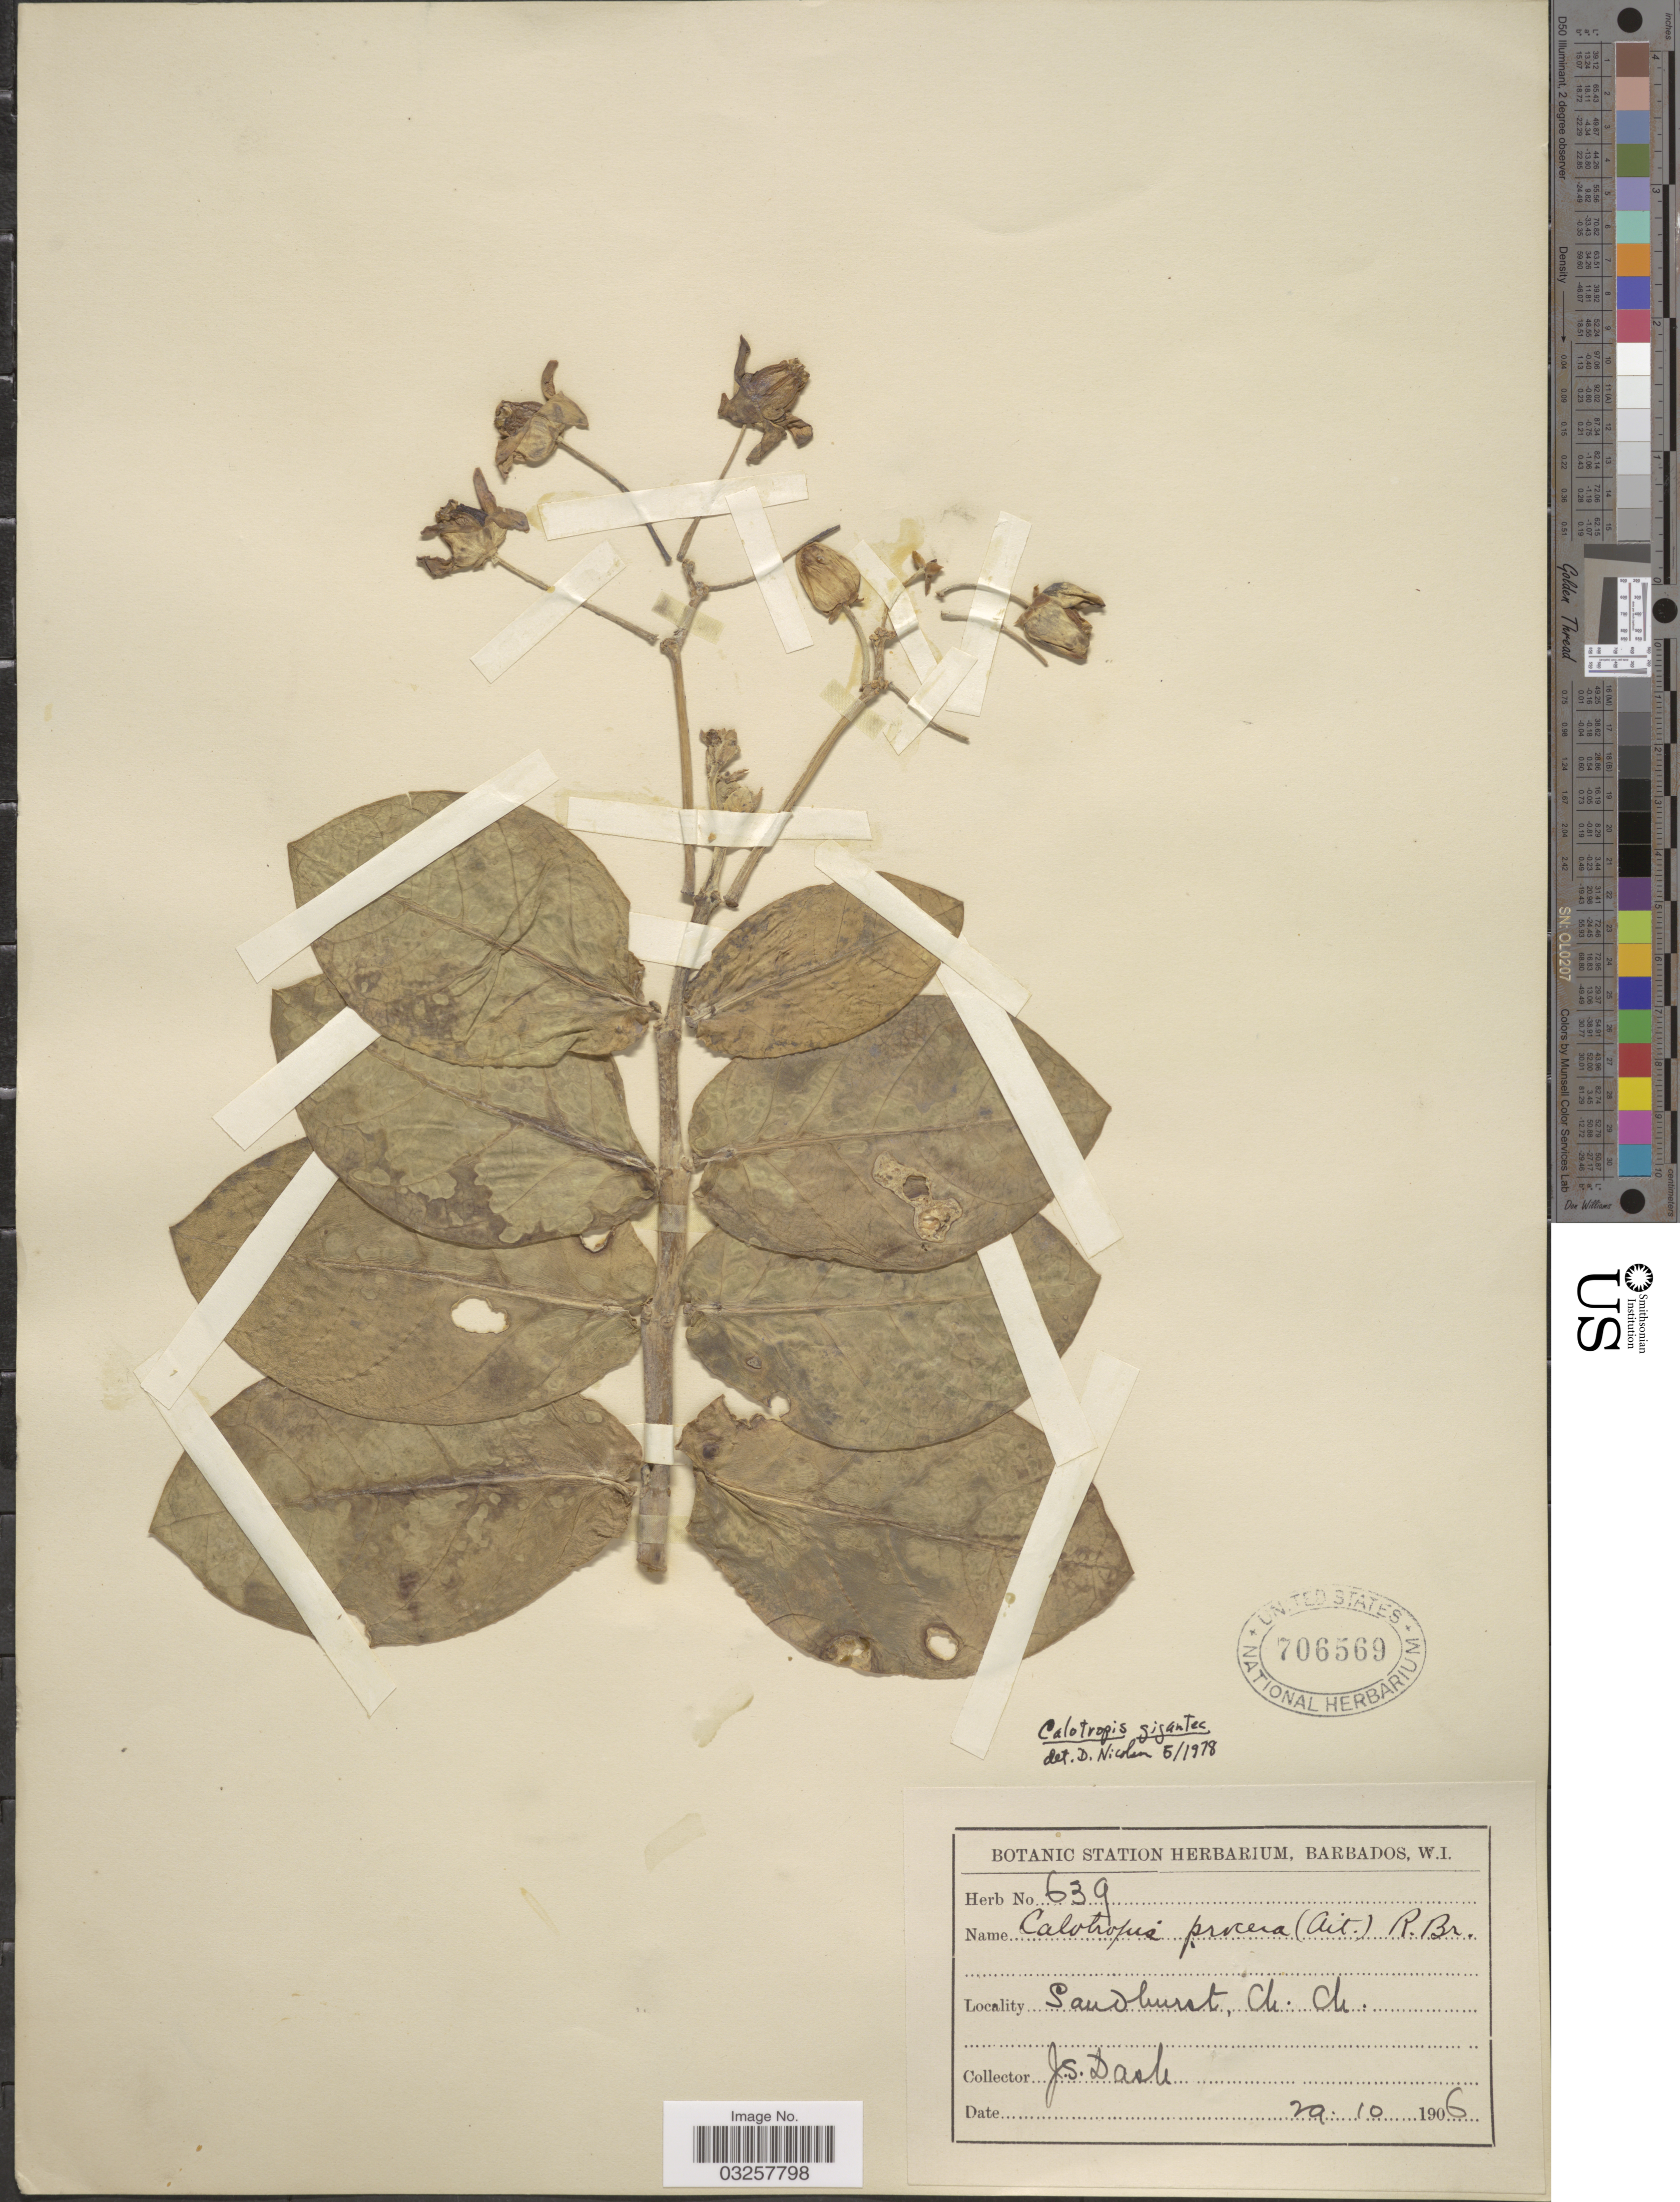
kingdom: Plantae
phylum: Tracheophyta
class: Magnoliopsida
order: Gentianales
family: Apocynaceae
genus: Calotropis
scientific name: Calotropis gigantea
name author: (L.) W.T. Aiton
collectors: J. Dash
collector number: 639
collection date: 1906-10-29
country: Barbados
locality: Sandhurst, Ch. Ch.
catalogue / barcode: US 706569